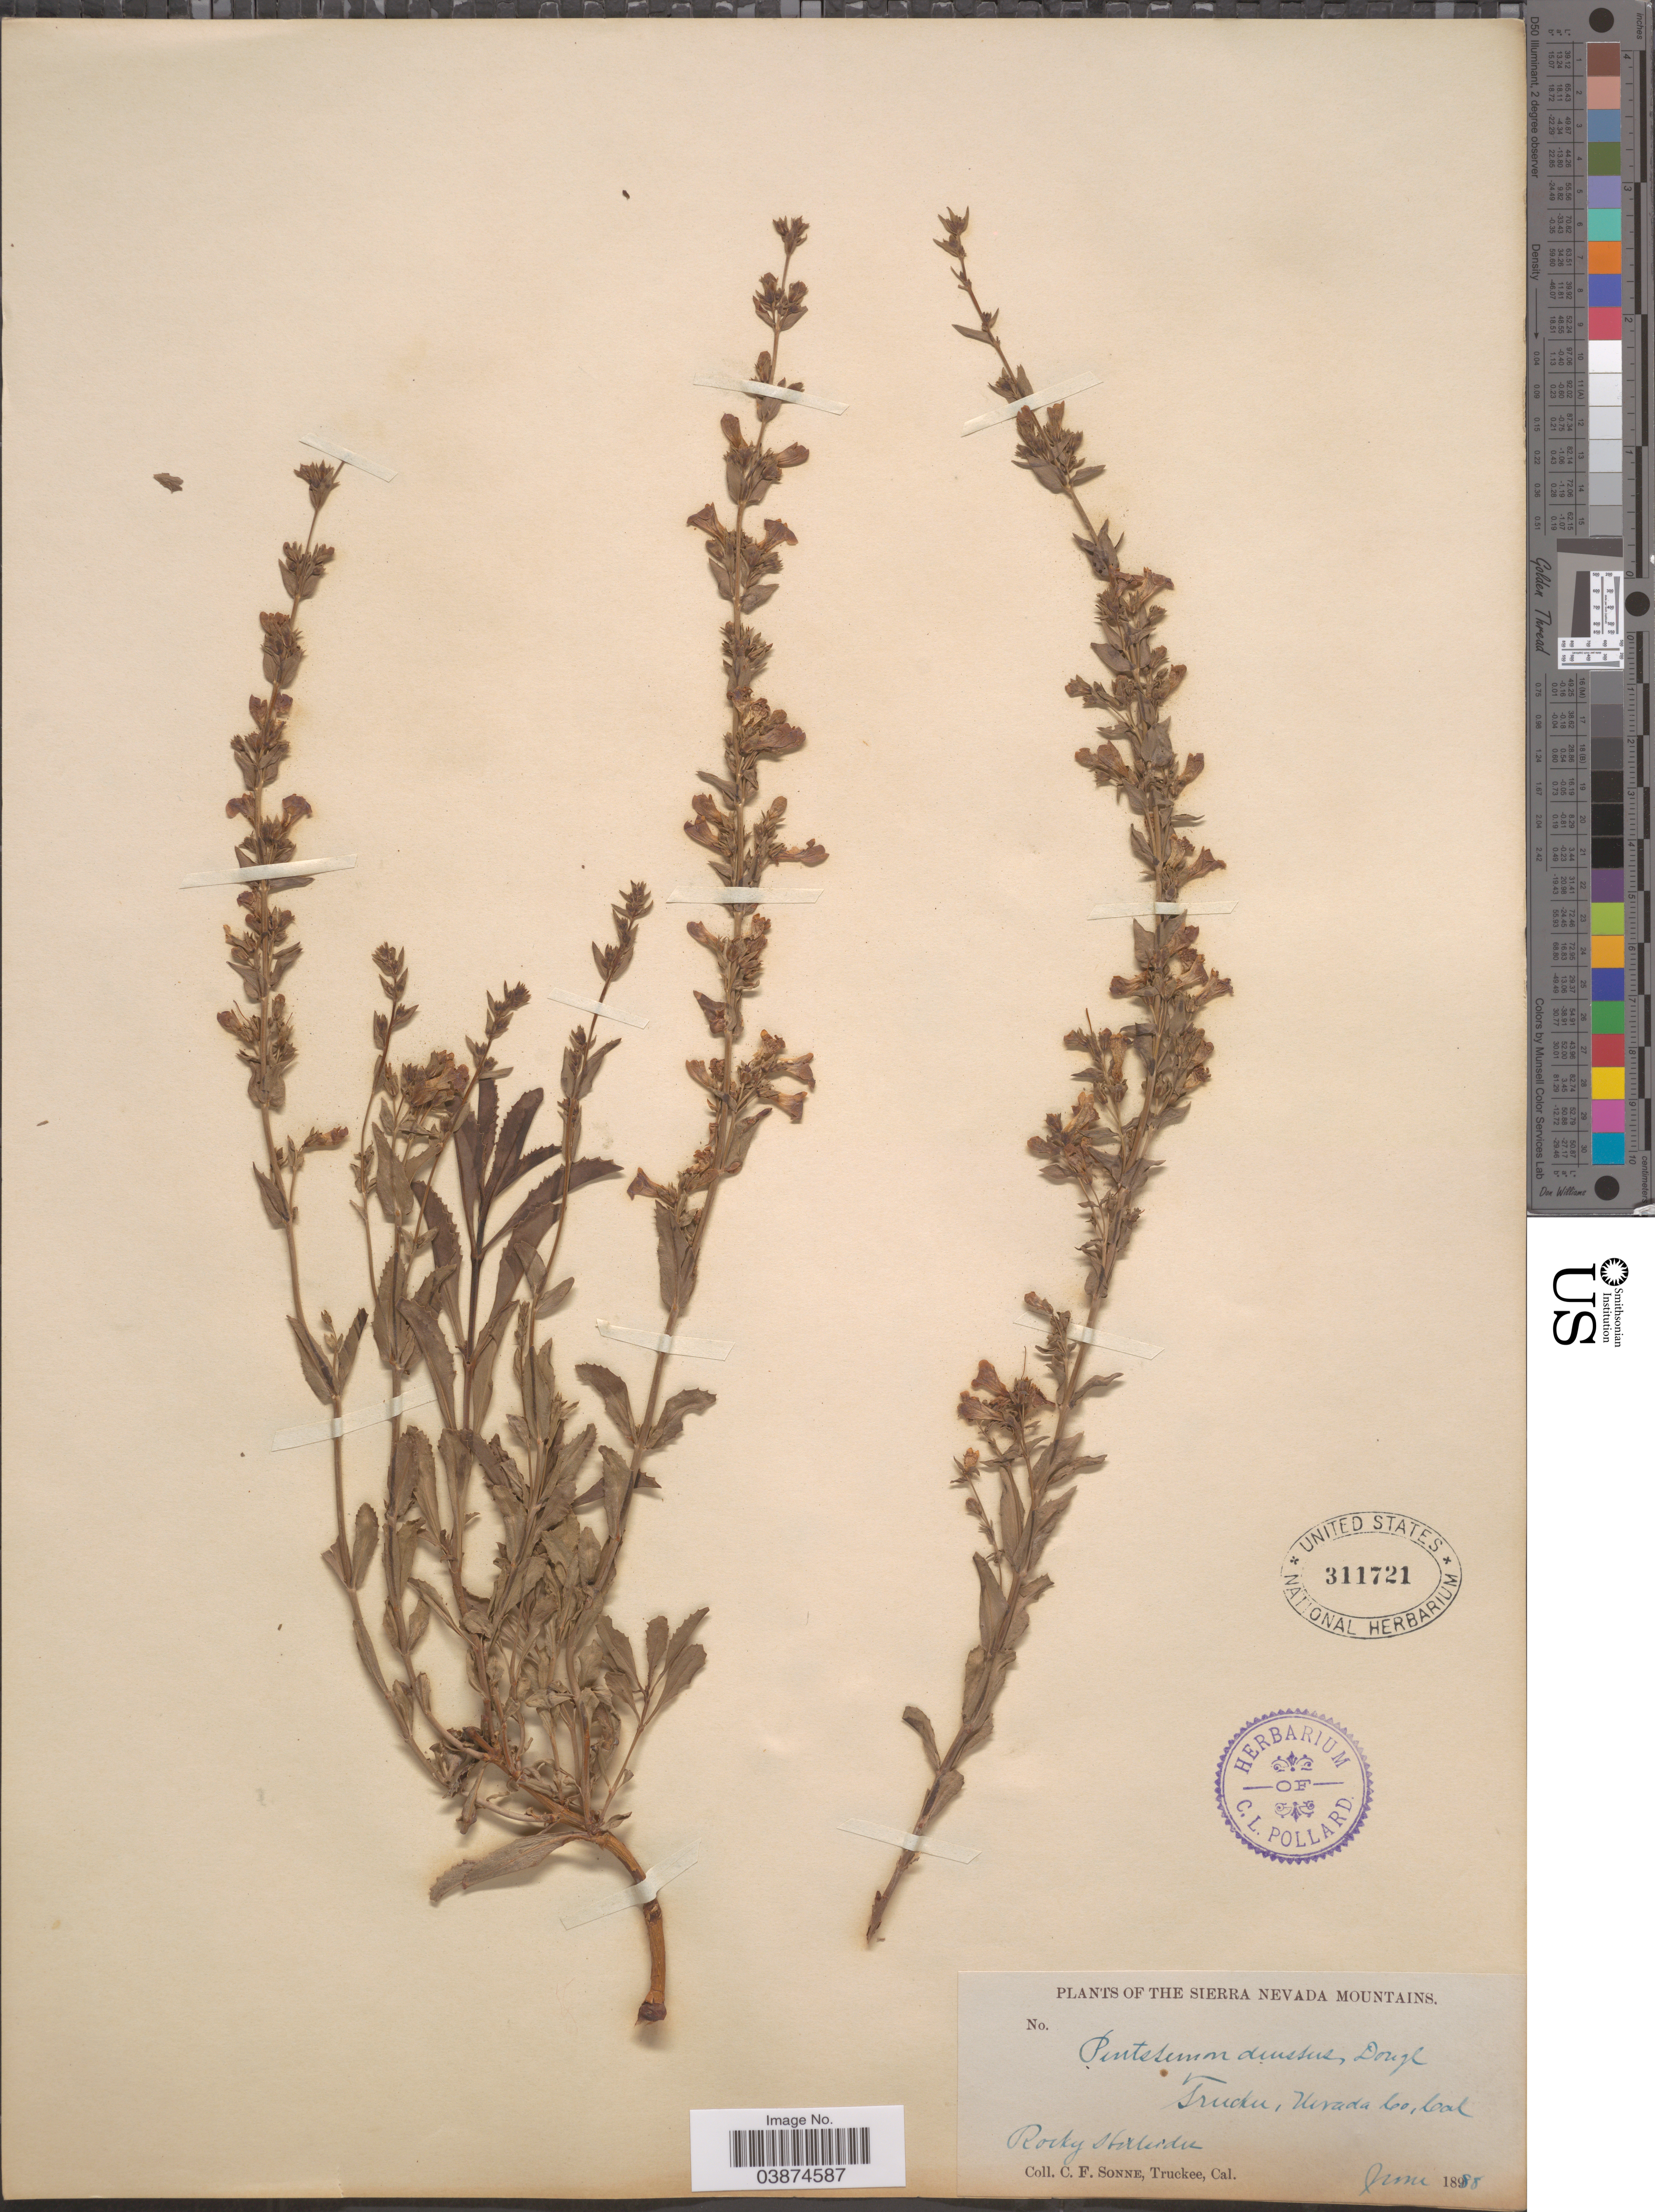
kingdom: Plantae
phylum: Tracheophyta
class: Magnoliopsida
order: Lamiales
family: Plantaginaceae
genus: Penstemon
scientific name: Penstemon deustus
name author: Douglas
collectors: C. Sonne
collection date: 1888-06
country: United States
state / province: California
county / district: Nevada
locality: The Sierra Nevada Mountains. Truckee, Nevada Co.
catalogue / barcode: US 311721